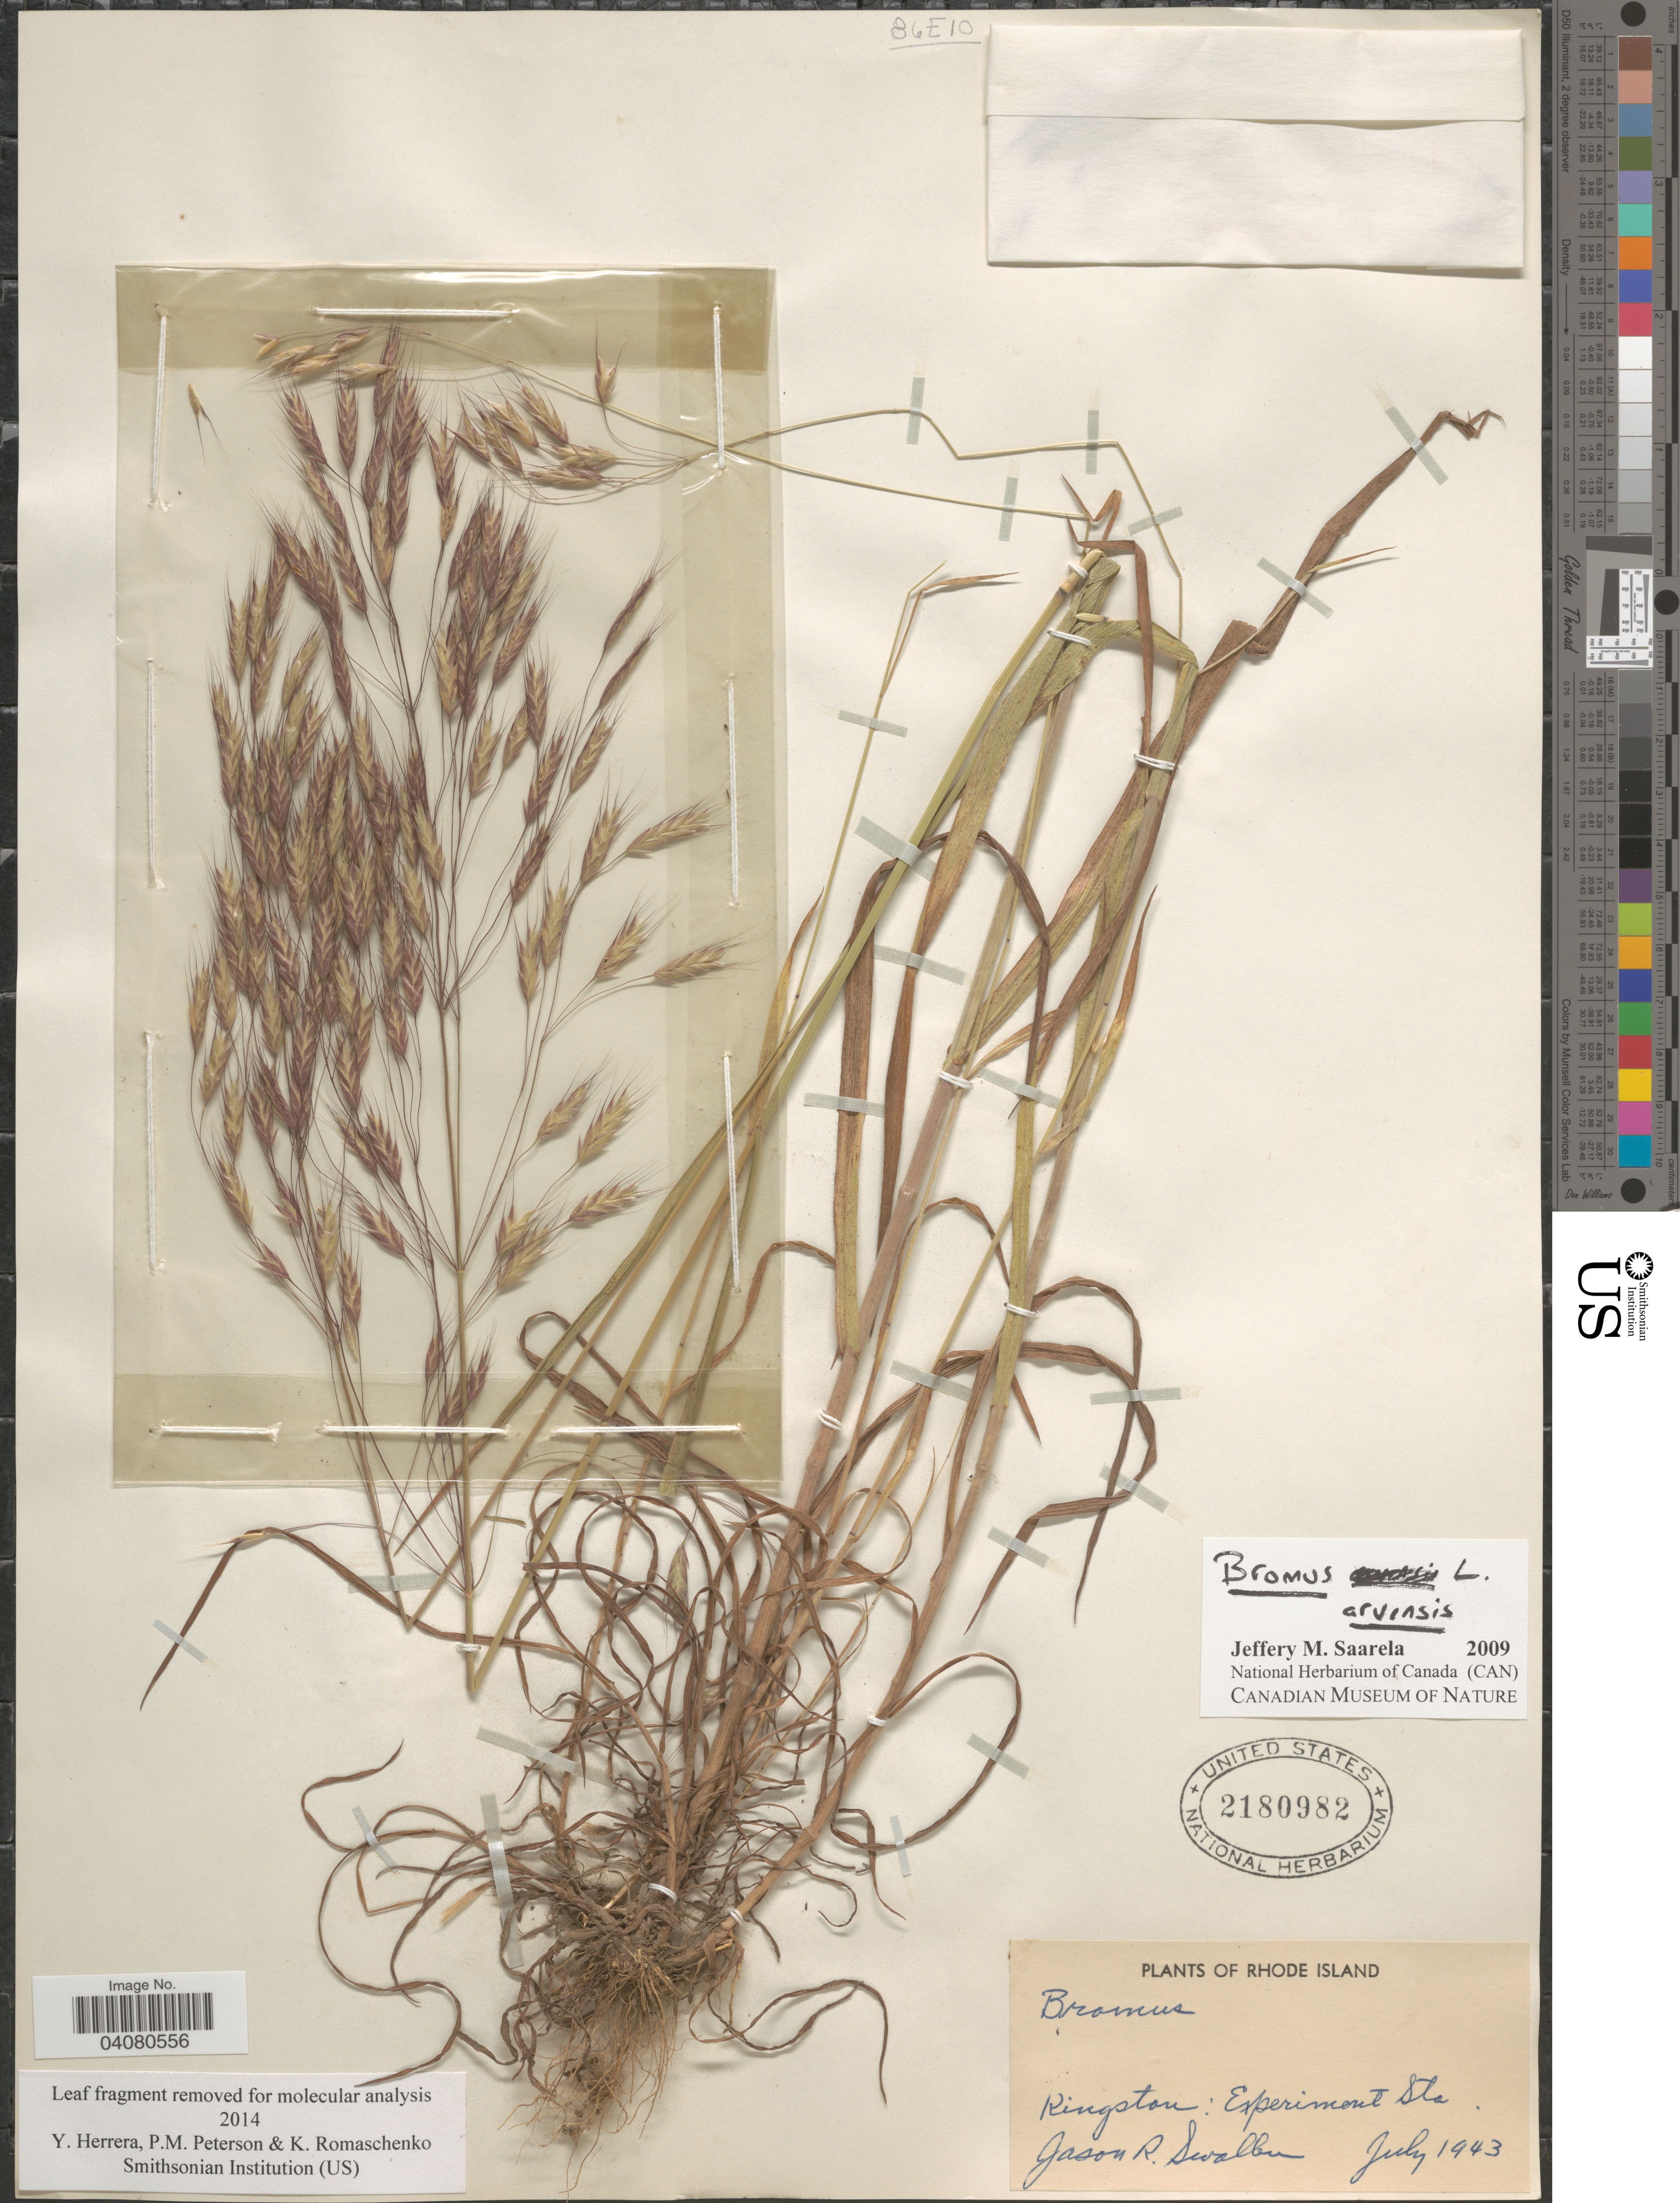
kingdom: Plantae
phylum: Tracheophyta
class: Liliopsida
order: Poales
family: Poaceae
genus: Bromus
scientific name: Bromus arvensis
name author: L.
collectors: J. R. Swallen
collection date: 1943-07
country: United States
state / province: Rhode Island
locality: Kingston: Experiment Sta.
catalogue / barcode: US 2180982